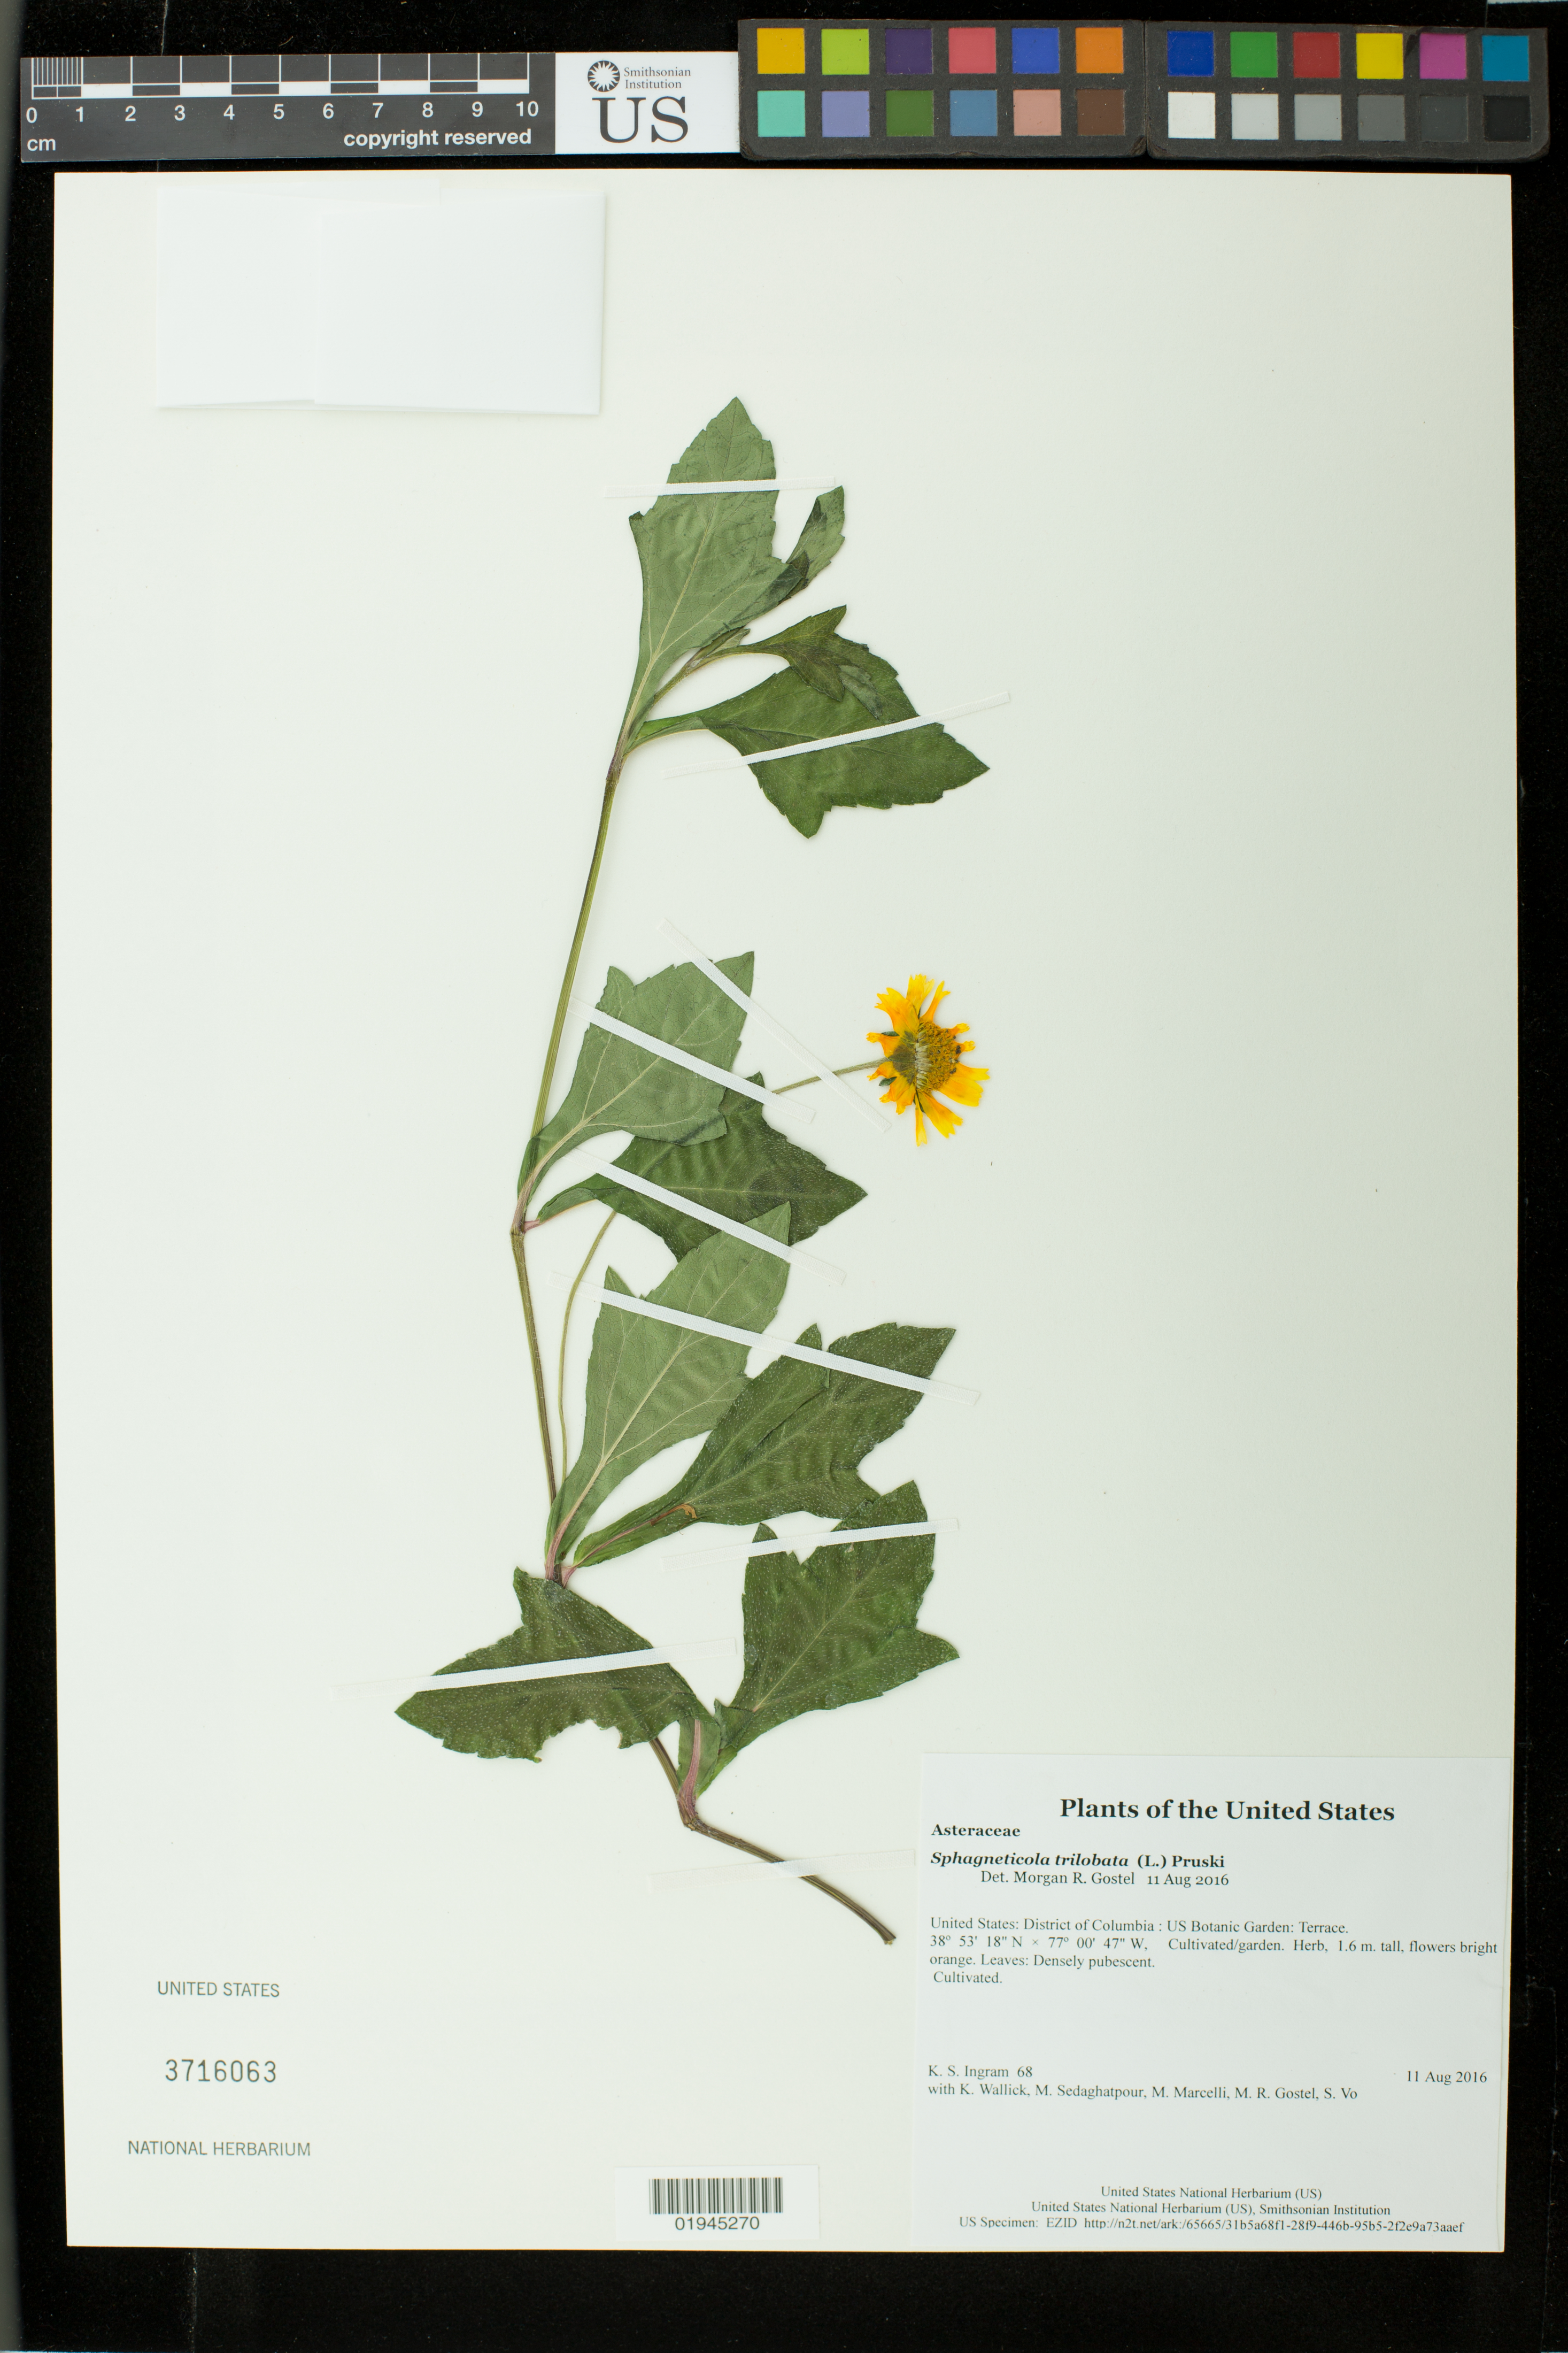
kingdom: Plantae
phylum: Tracheophyta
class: Magnoliopsida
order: Asterales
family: Asteraceae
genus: Sphagneticola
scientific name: Sphagneticola trilobata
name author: (L.) Pruski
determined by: Gostel, Morgan R., (BRIT), Botanical Research Institute of Texas (UNITED STATES)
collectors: K. S. Ingram, K. Wallick, M. Sedaghatpour, M. Marcelli, M. R. Gostel & S. Vo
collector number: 68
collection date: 2016-08-11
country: United States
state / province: District of Columbia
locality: US Botanic Garden: Terrace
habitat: Cultivated/garden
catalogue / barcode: US 3716063